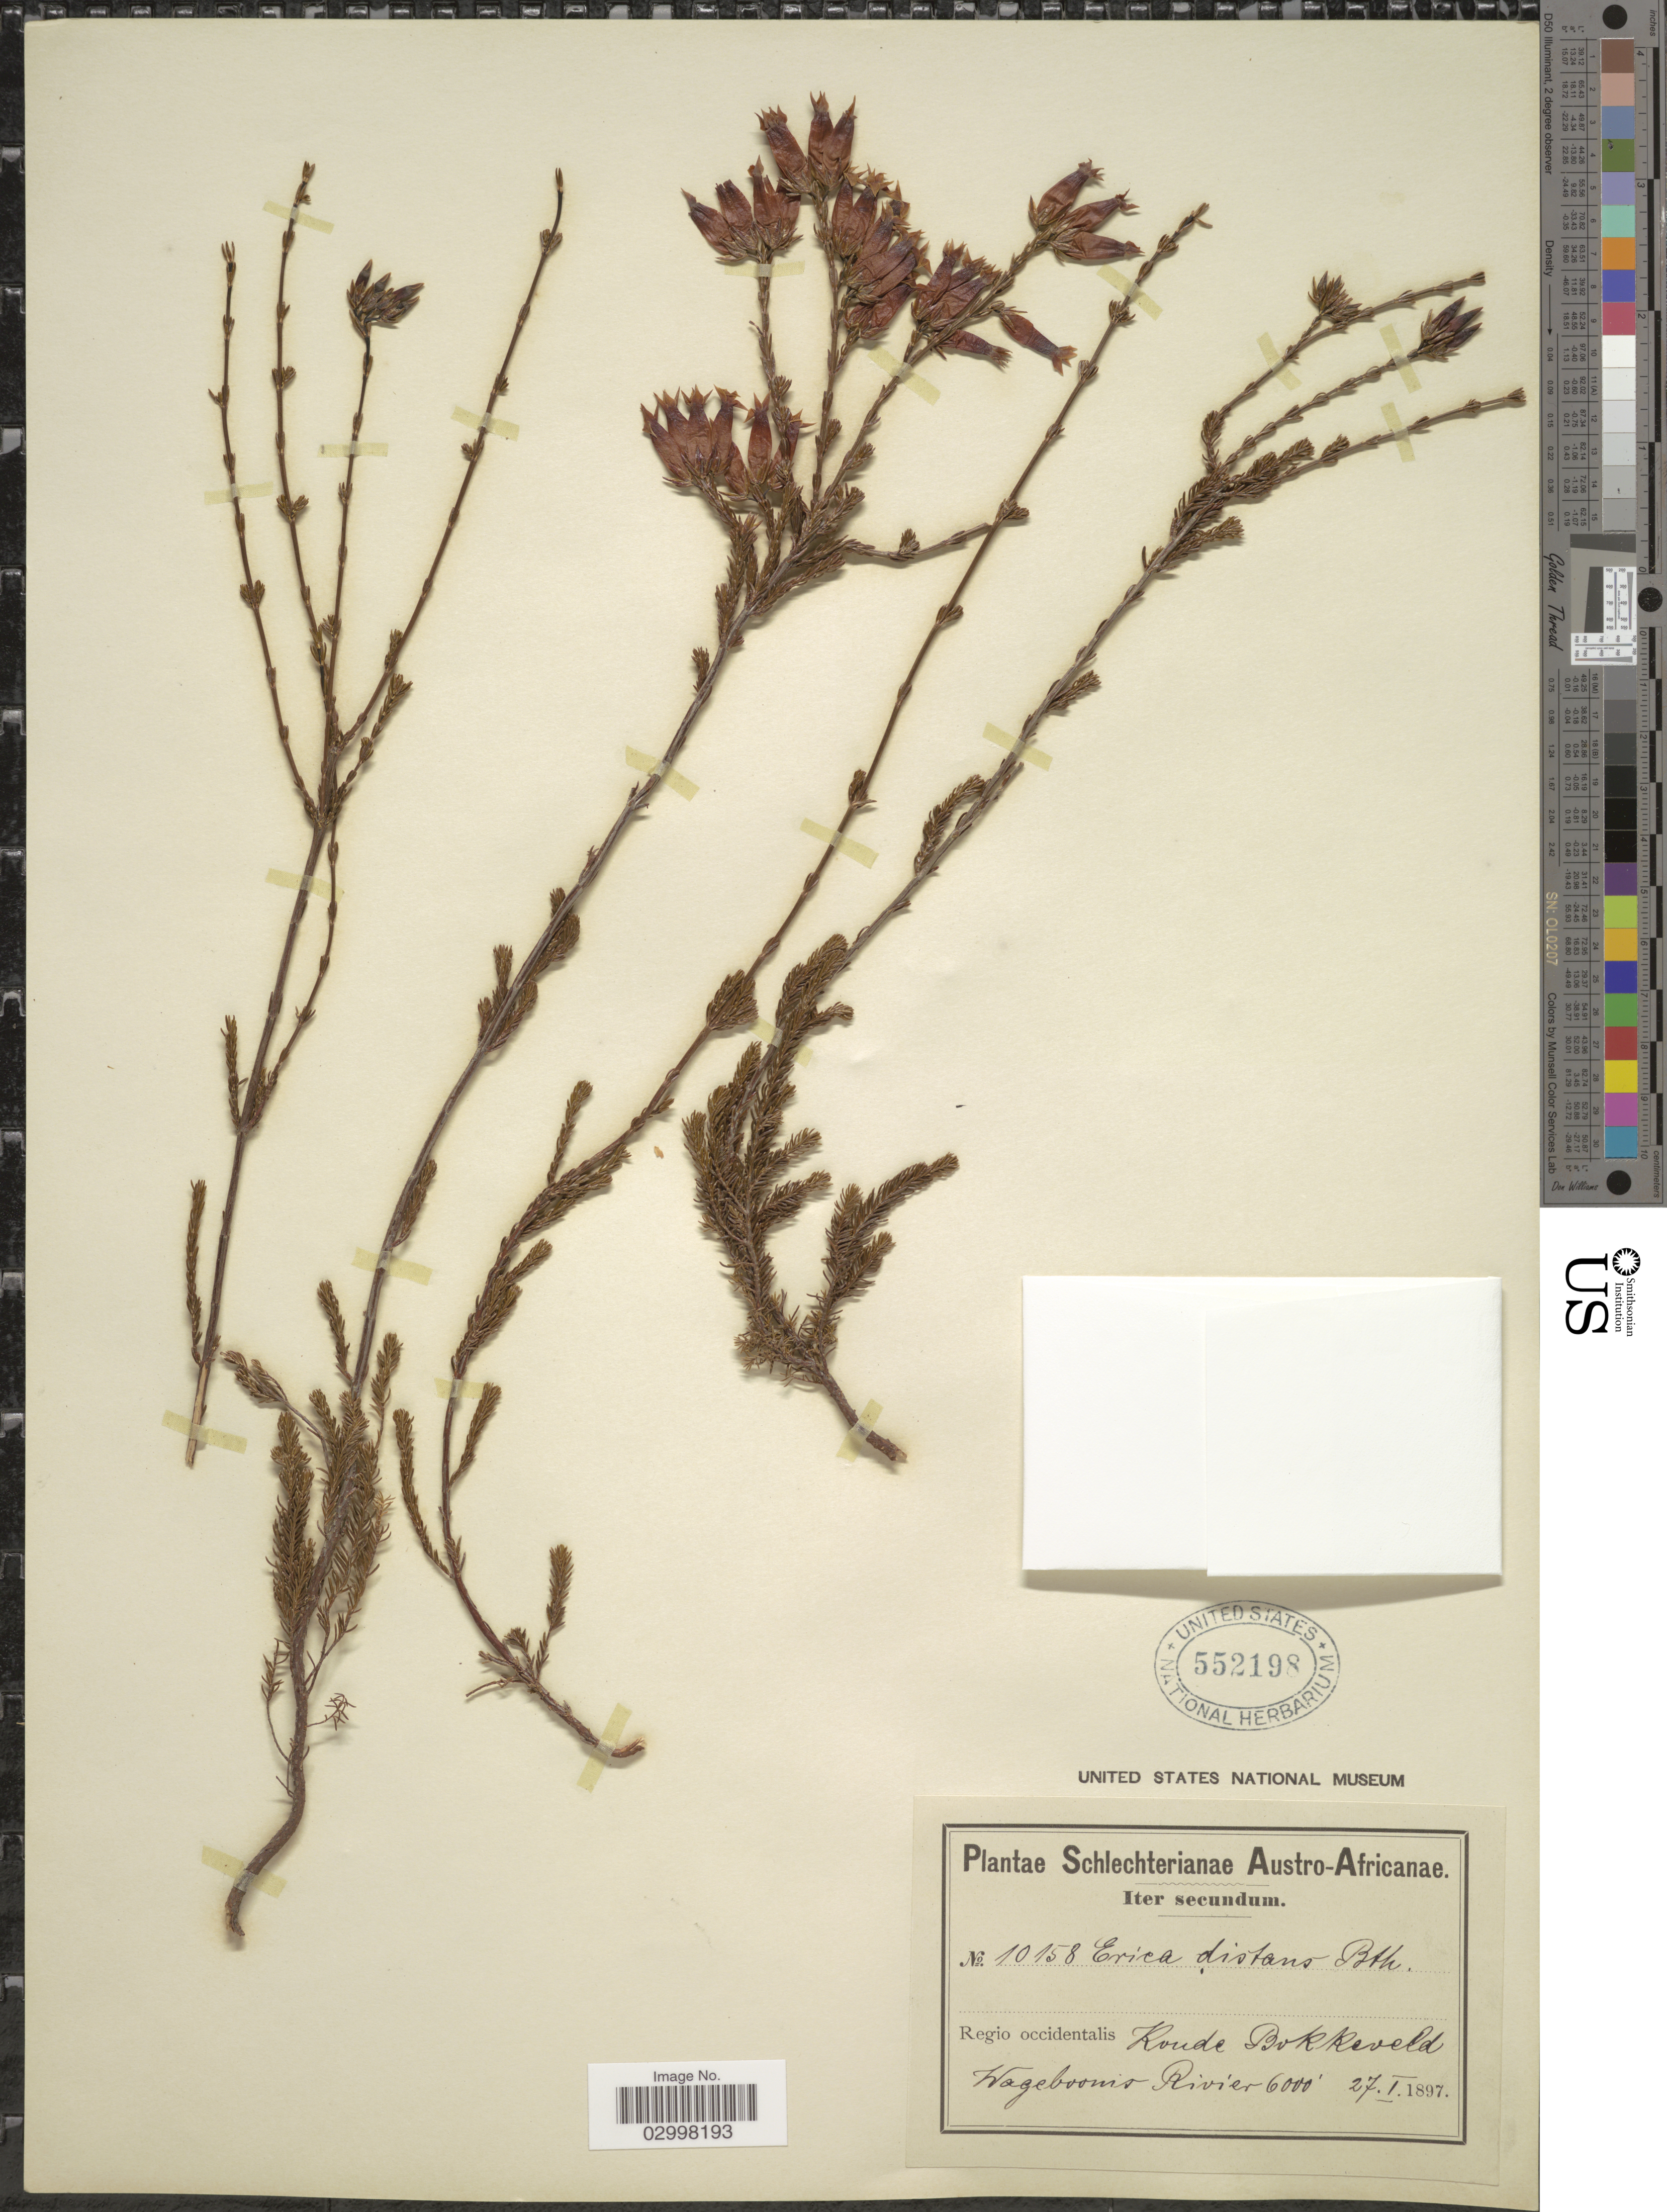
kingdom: Plantae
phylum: Tracheophyta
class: Magnoliopsida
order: Ericales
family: Ericaceae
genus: Erica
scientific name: Erica distans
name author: Benth.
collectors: Schlechter, --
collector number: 10158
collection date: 1897-01-27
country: South Africa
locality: Austro-Africanae. Regio occidentalis Koude Bokkeveld. Wagebooms Rivier.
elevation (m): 1829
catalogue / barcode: US 552198